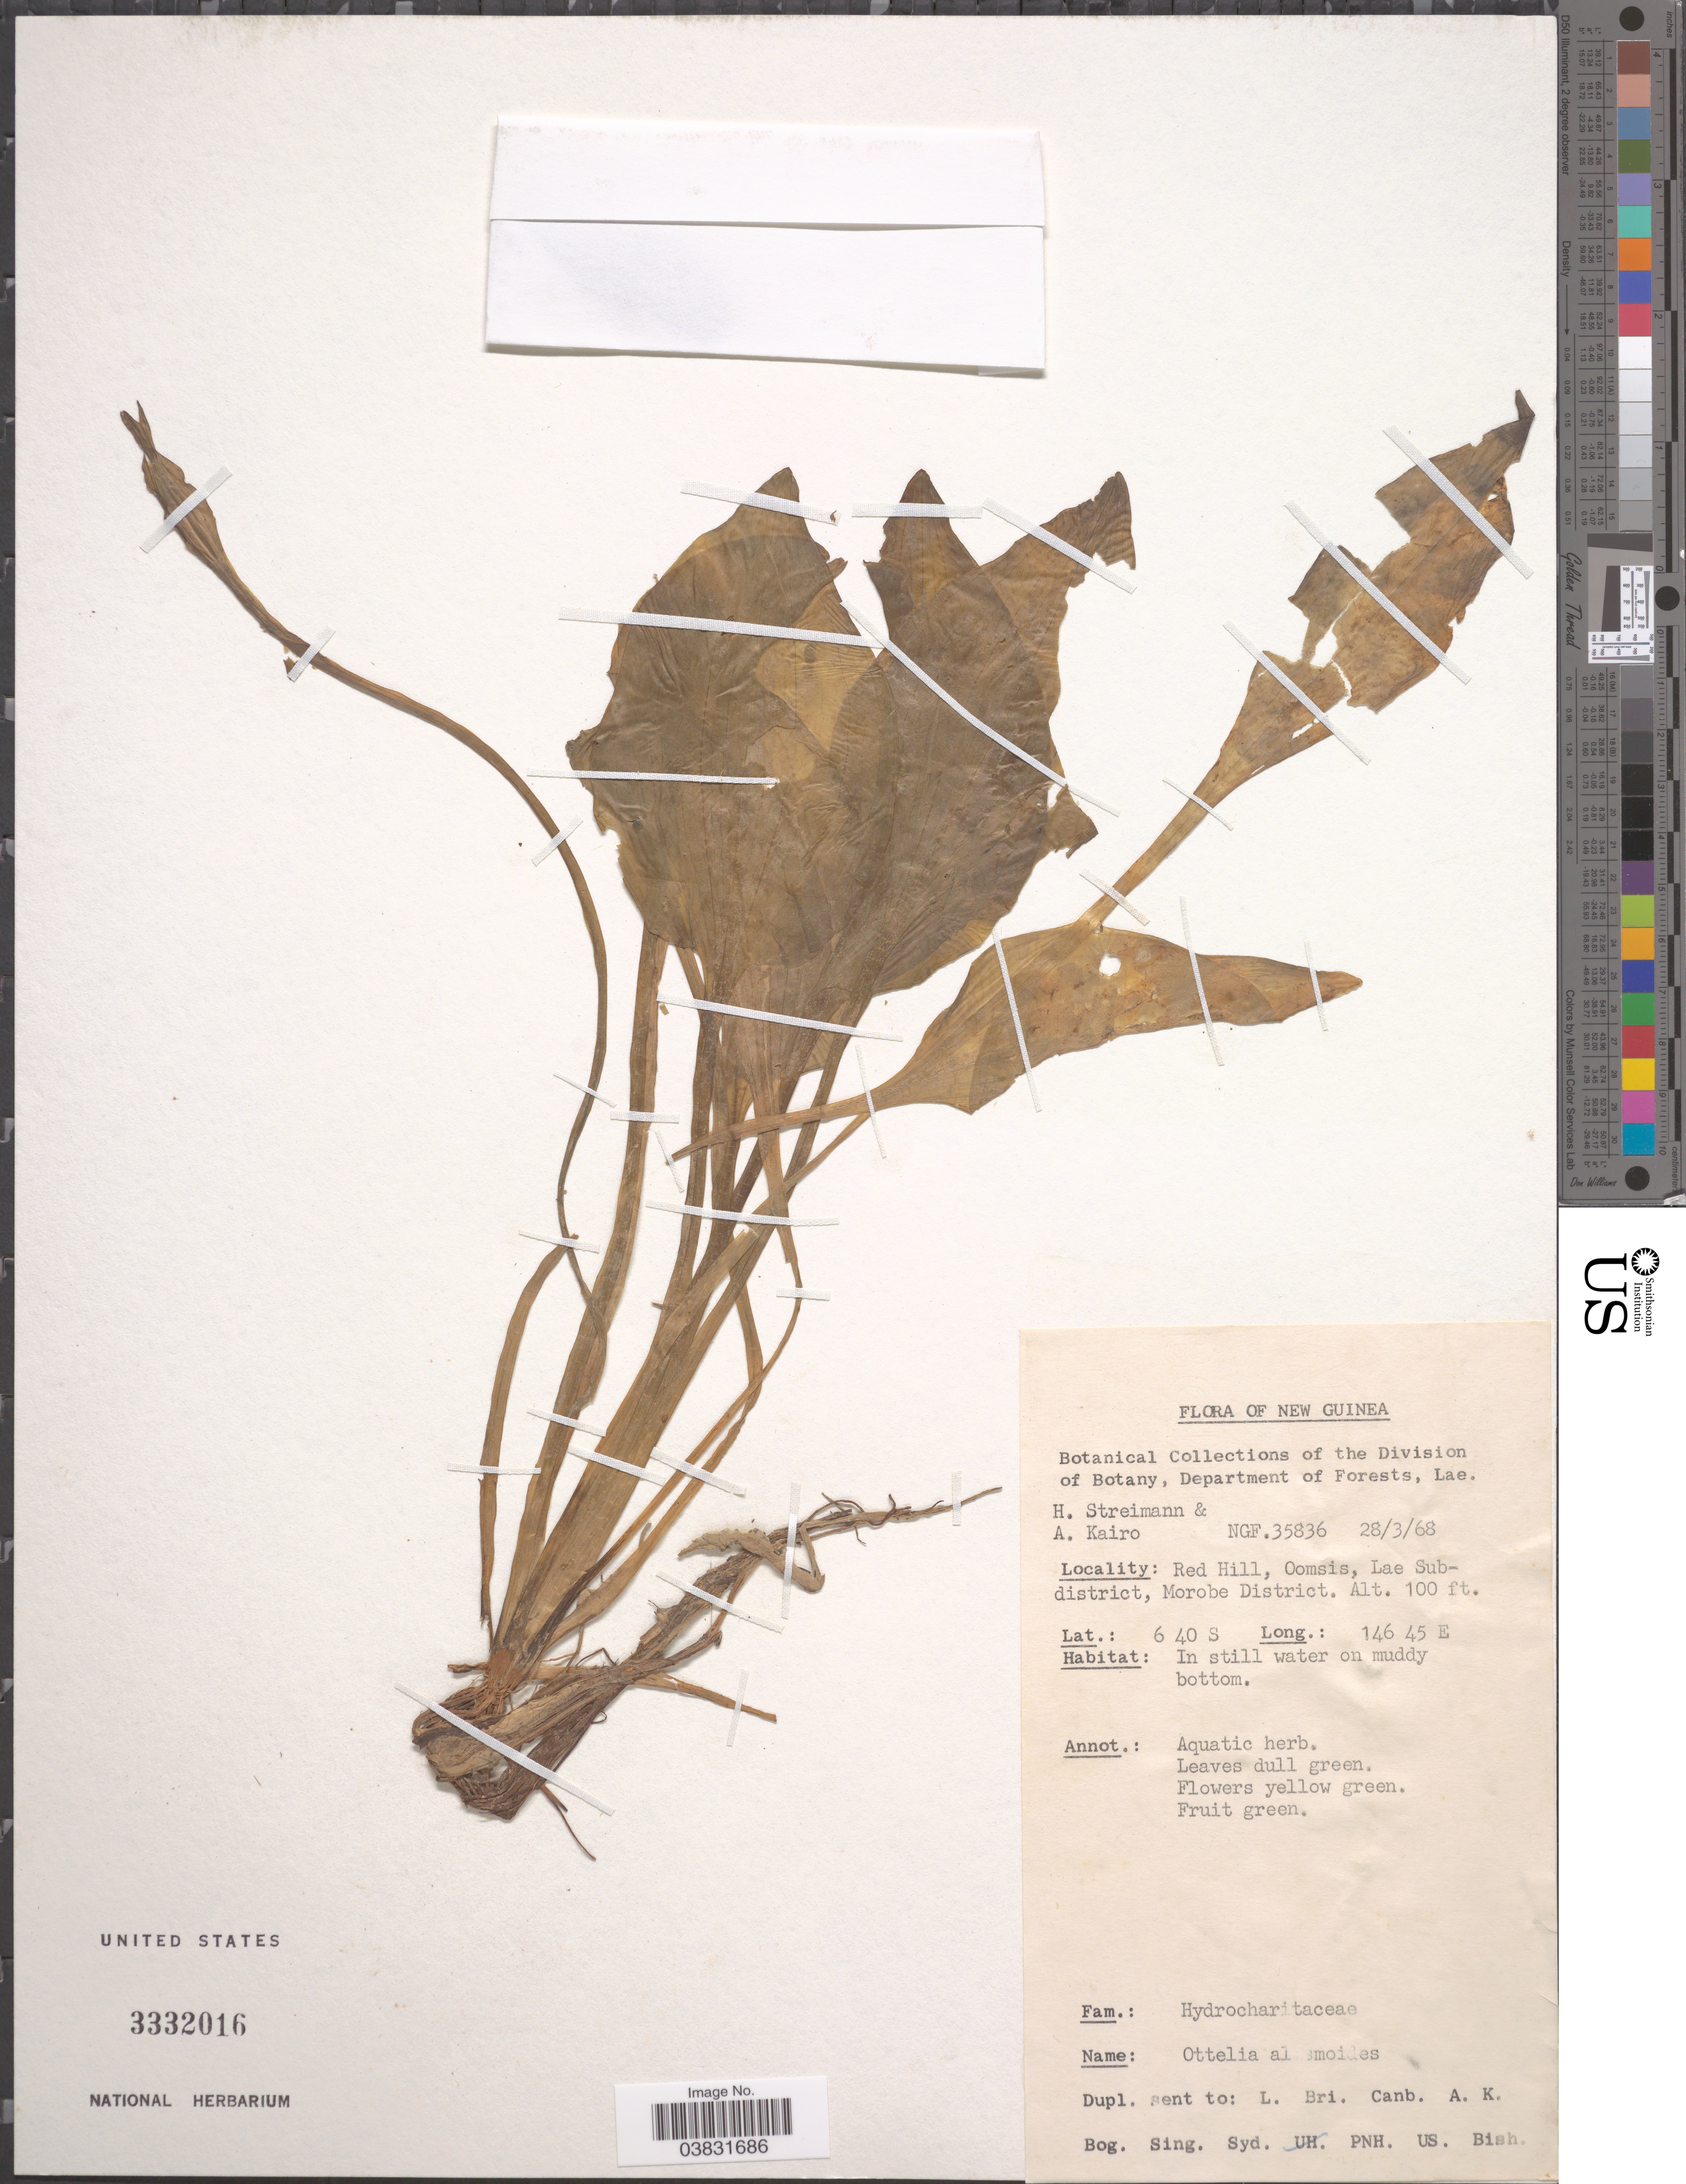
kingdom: Plantae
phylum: Tracheophyta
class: Liliopsida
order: Alismatales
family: Hydrocharitaceae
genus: Ottelia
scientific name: Ottelia alismoides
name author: Pers.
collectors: H. Streimann & A. Kairo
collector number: NGF35836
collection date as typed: Transcribed d/m/y: 28/3/68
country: Papua New Guinea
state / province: Morobe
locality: New Guinea. Red Hill, Oomsis, Lae Subdistrict, Morobe District.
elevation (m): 30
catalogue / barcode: US 3332016